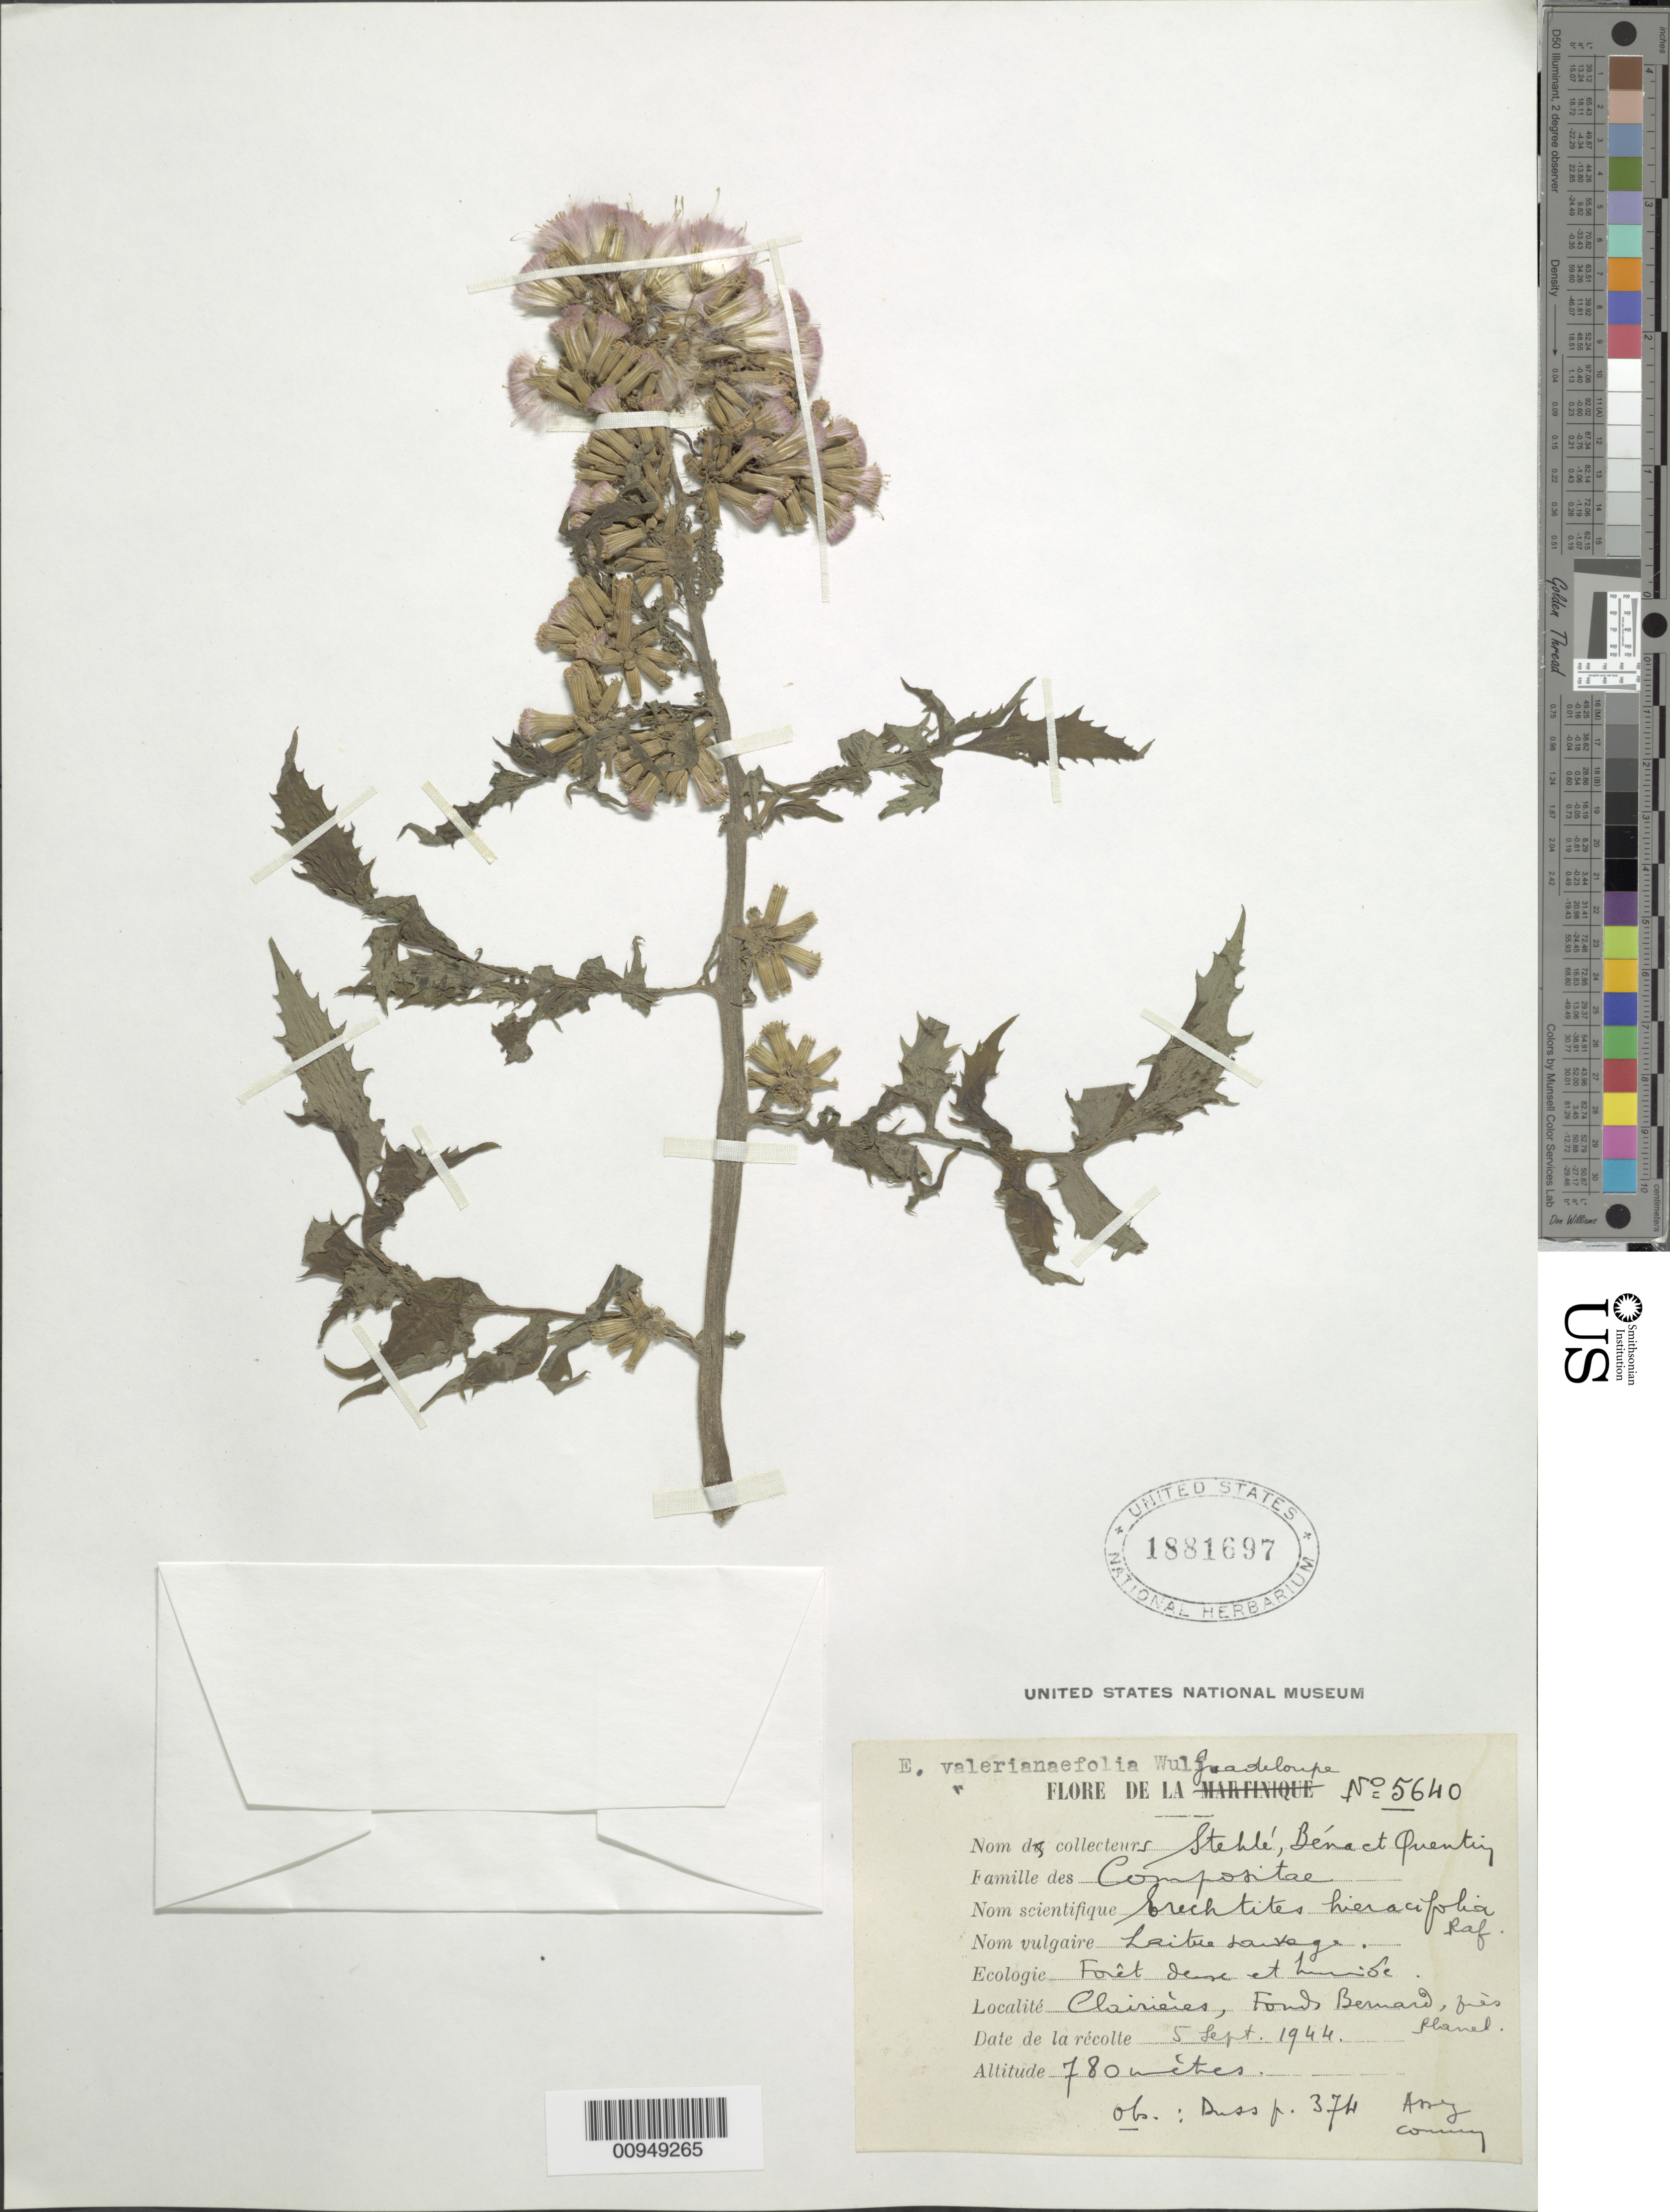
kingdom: Plantae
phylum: Tracheophyta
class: Magnoliopsida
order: Asterales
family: Asteraceae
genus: Erechtites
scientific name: Erechtites valerianifolius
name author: (Link ex Spreng.) DC.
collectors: H. Stehlé, R. Quentin & P. Bena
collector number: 5640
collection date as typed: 05 Sep 1944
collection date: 1944-09-05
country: Guadeloupe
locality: Clairiéres, Fonds Bernard, "frés planet"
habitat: Fôret dense et humide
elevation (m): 780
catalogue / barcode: US 1881697